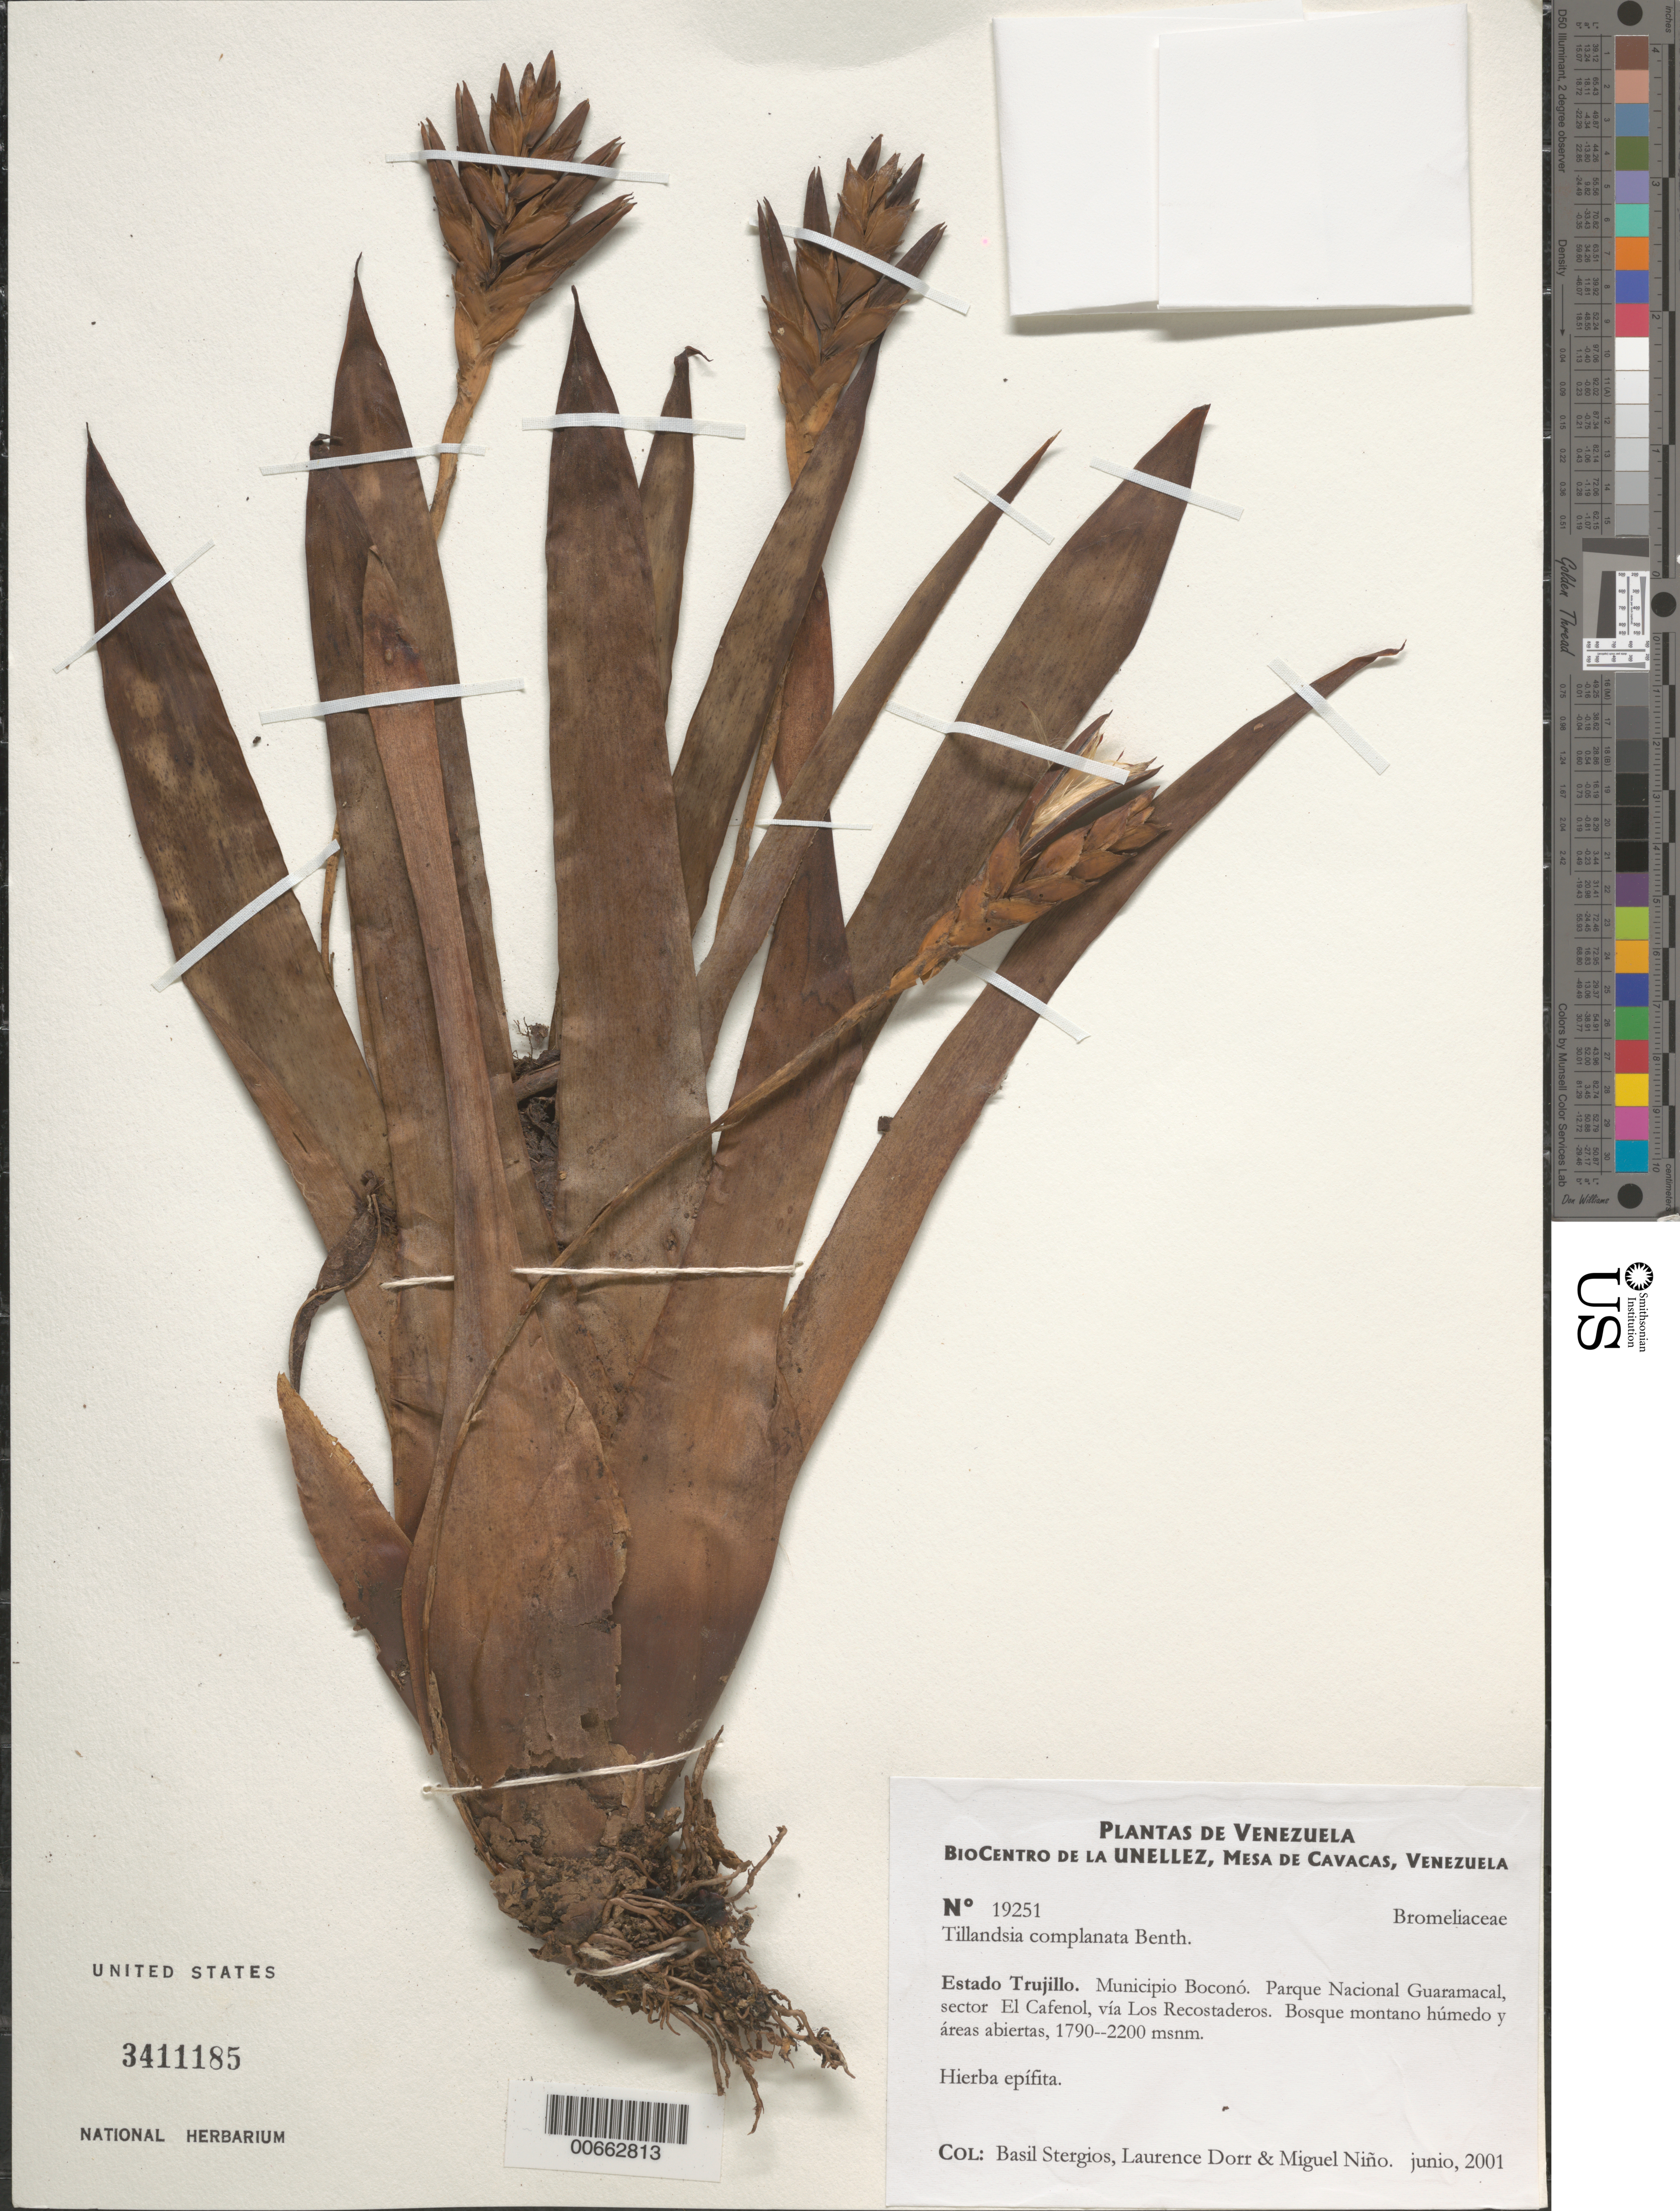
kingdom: Plantae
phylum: Tracheophyta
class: Liliopsida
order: Poales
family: Bromeliaceae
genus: Tillandsia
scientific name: Tillandsia complanata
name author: Benth.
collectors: B. G. Stergios, L. J. Dorr & S. M. Niño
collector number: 19251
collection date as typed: Jun 2001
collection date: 2001-06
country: Venezuela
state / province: Trujillo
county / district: Boconó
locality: Parque Nacional Guaramacal, sector El Cafenol vía Los Recostaderos.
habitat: Bosque montano húmedo y áreas abiertas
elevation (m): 1790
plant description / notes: AAU, F, PORT, SEL, US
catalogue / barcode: US 3411185